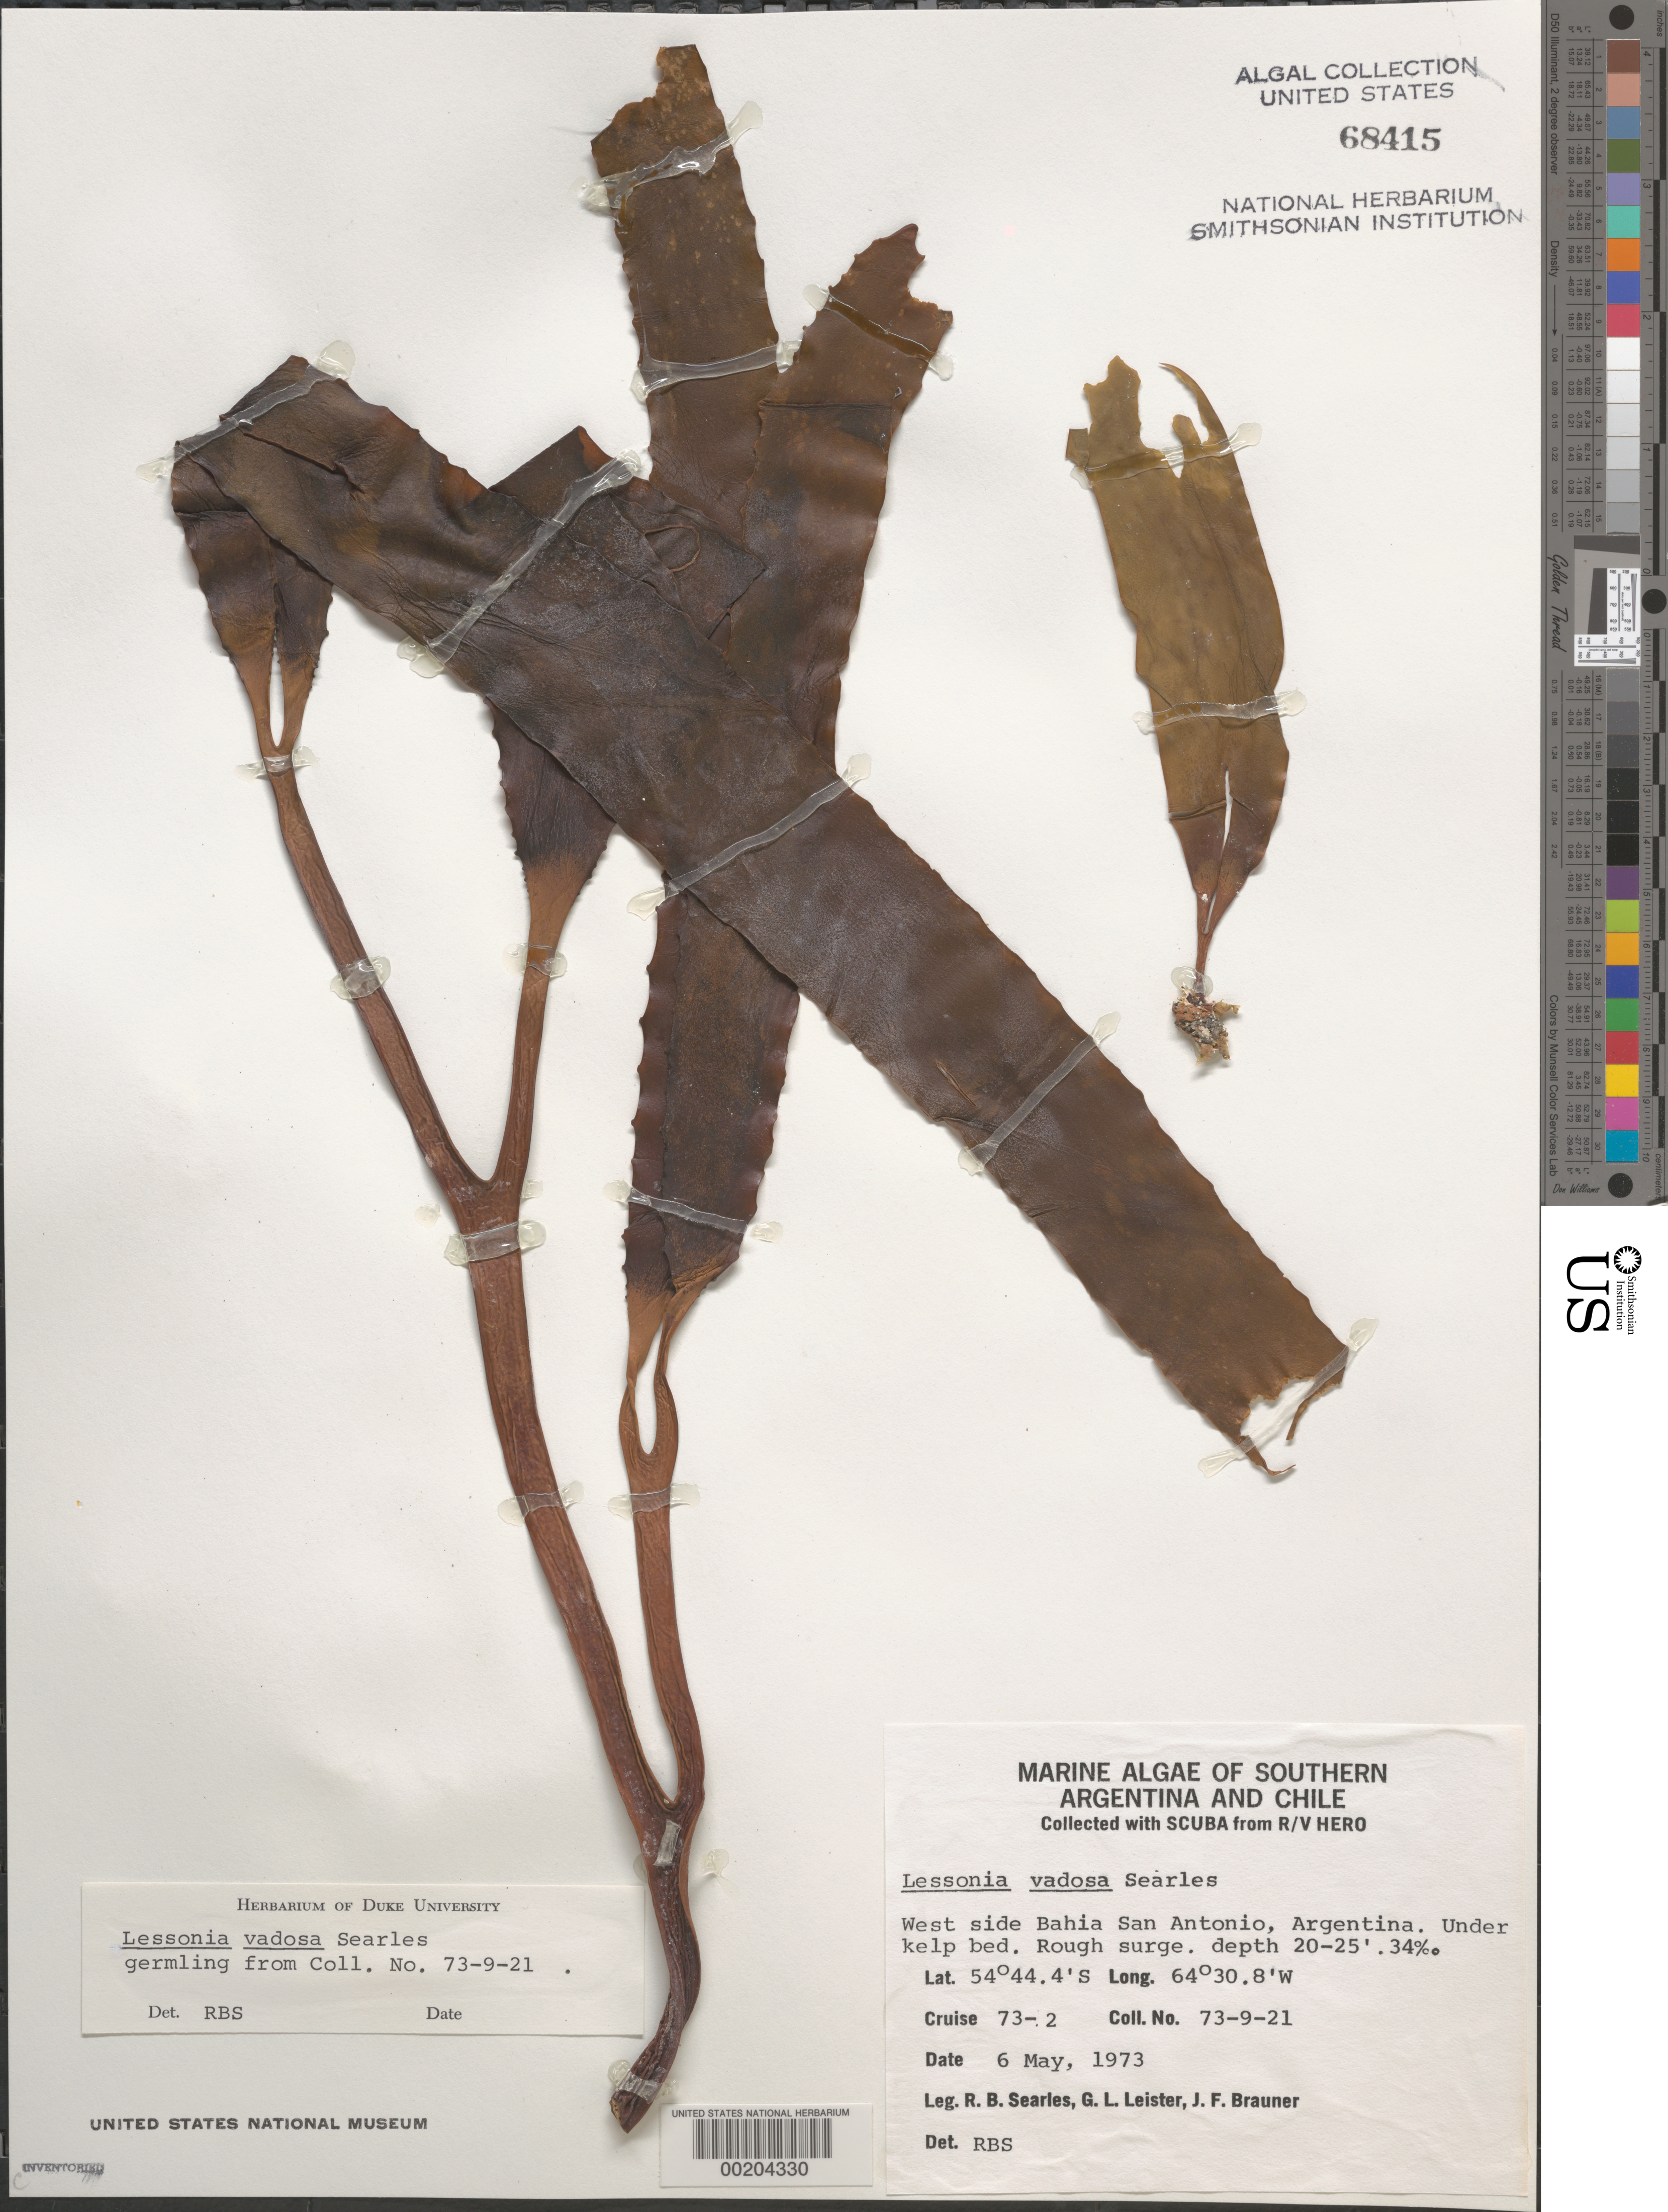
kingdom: Chromista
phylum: Ochrophyta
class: Phaeophyceae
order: Laminariales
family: Lessoniaceae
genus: Lessonia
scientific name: Lessonia flavicans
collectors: R. Searles, G. Leister & J. F. Brauner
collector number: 73-9-21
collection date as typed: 06 May 1973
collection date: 1973-05-06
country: Argentina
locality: Bahia San Antonio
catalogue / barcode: US 68415